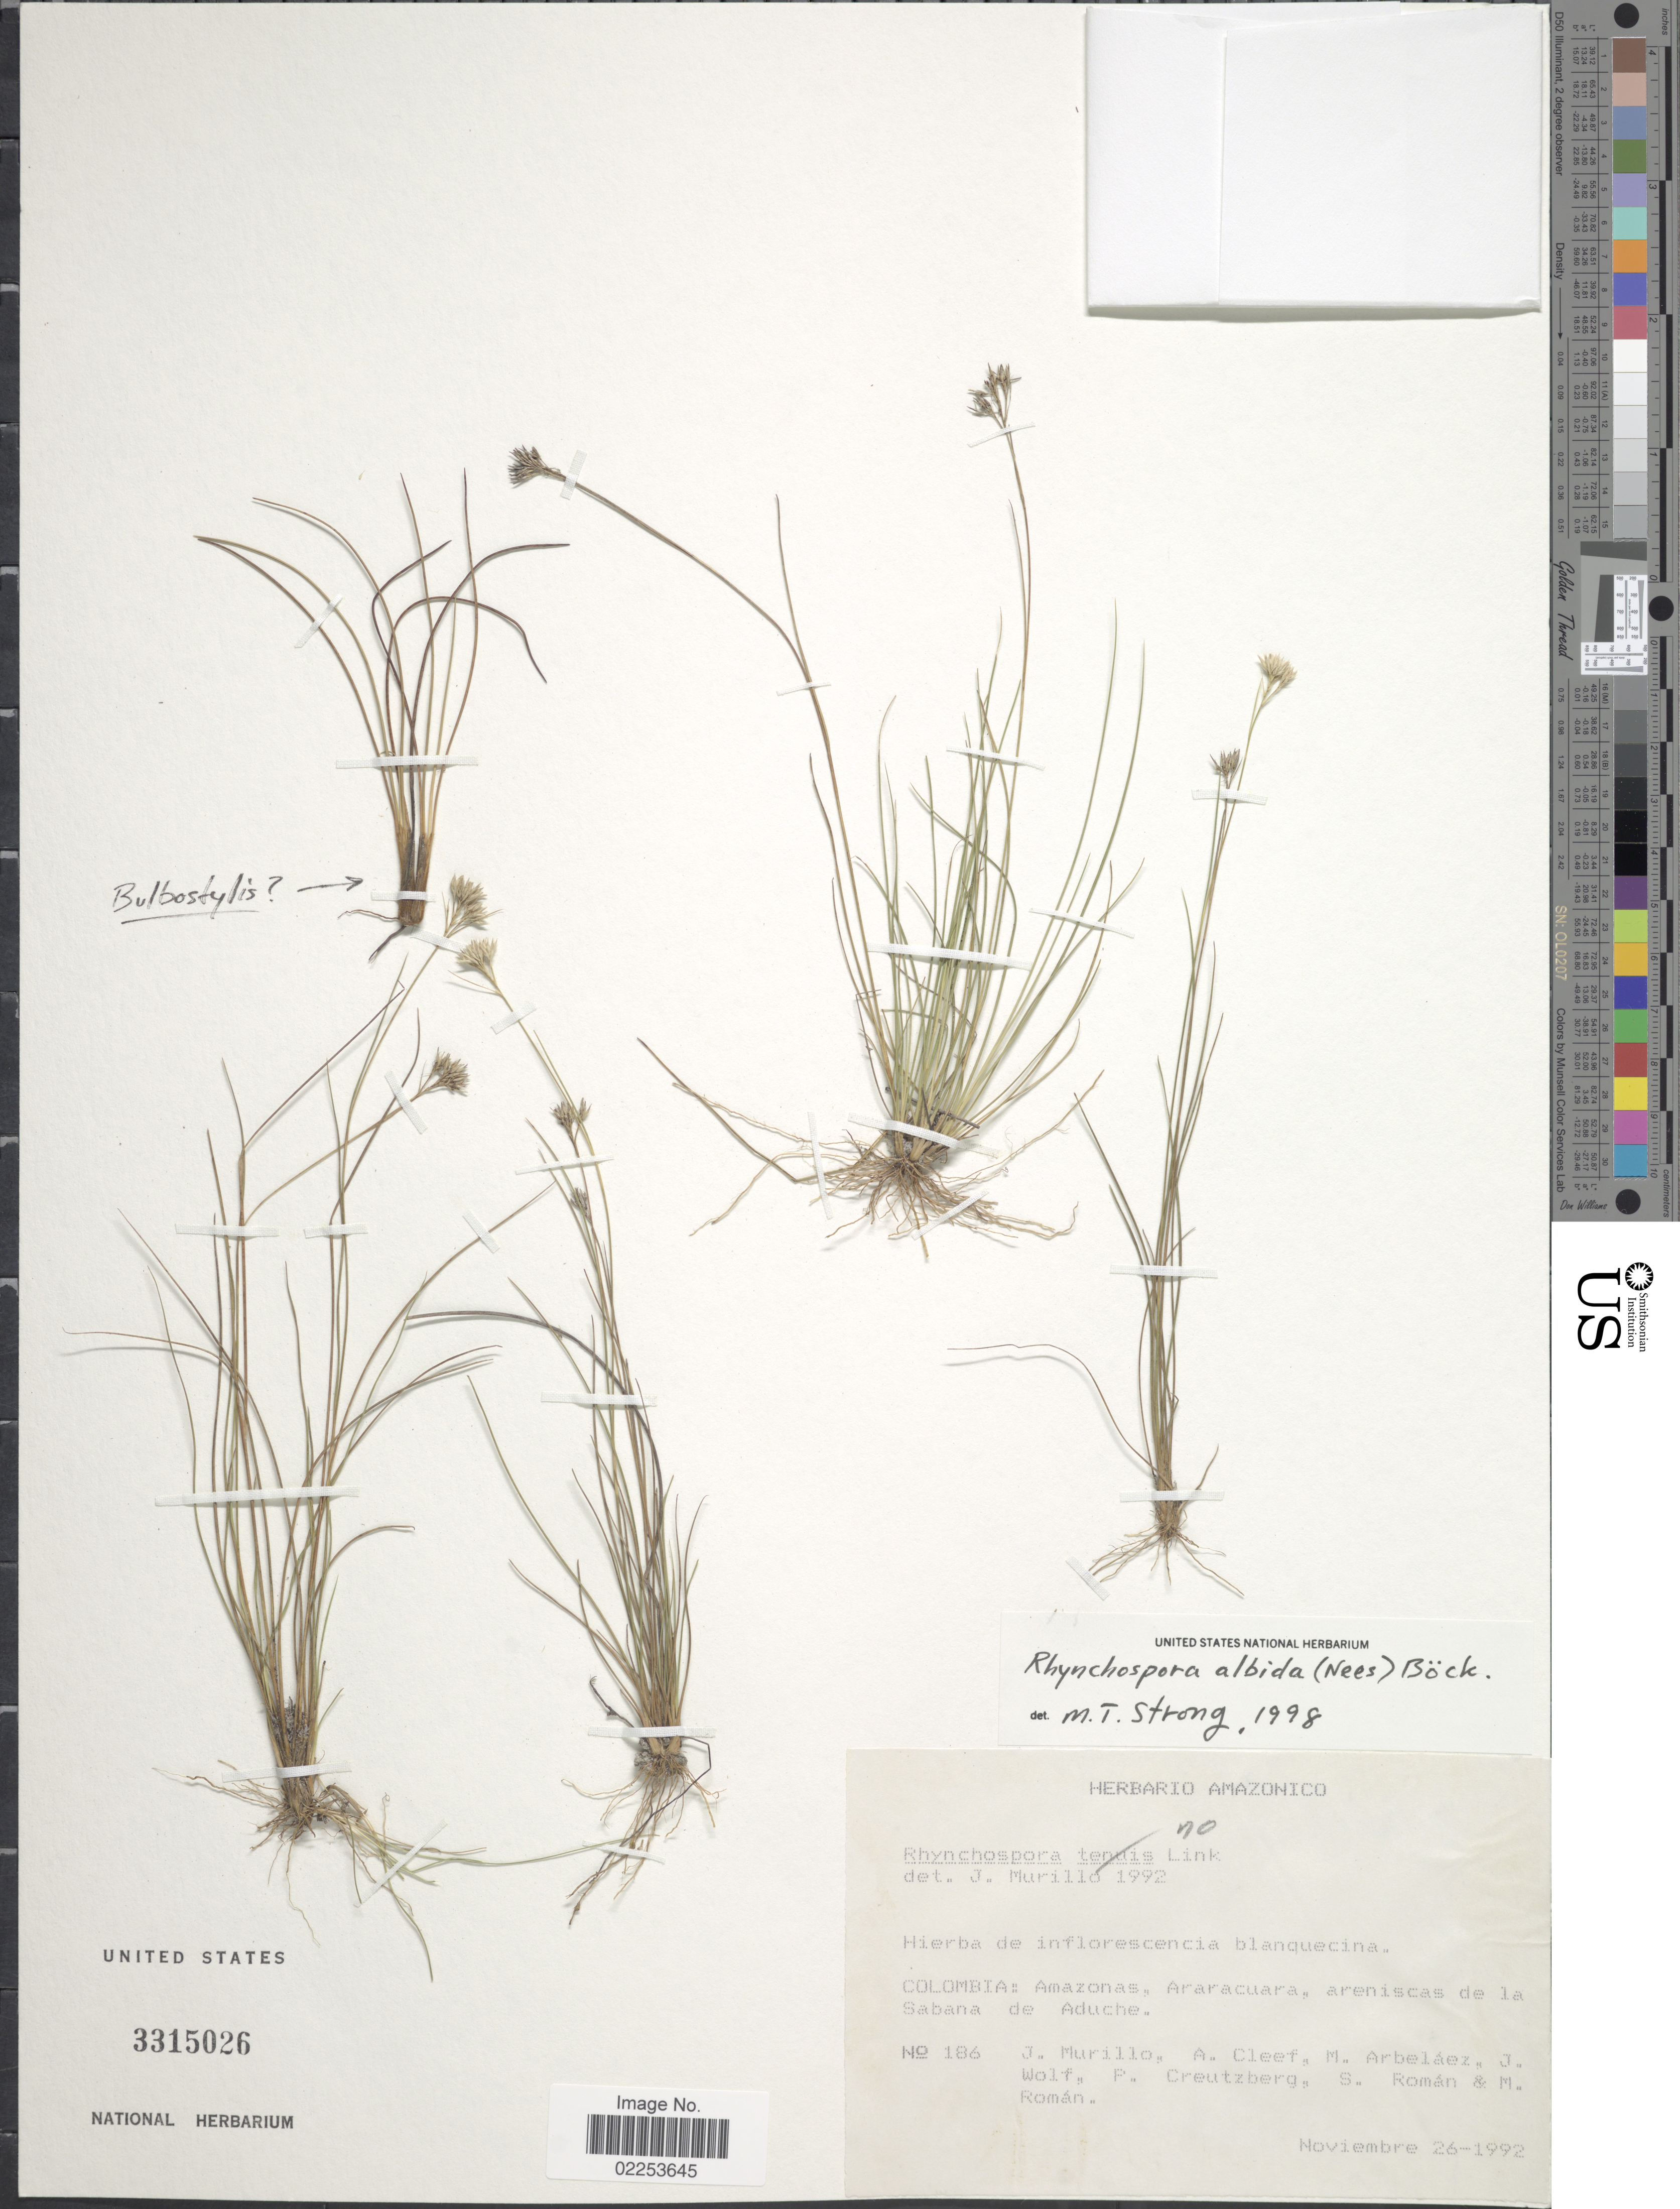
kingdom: Plantae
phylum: Tracheophyta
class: Liliopsida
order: Poales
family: Cyperaceae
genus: Rhynchospora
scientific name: Rhynchospora albida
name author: (Nees) Boeckeler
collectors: J. C. Murillo-A., A. M. Cleef, M. Arbelaez, J. Wolf & et al.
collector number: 186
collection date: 1992-11-26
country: Colombia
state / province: Amazônas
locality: Colombia: Amazonas, Araracuara, areniscas de la Sabana de Aduche.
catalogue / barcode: US 3315026